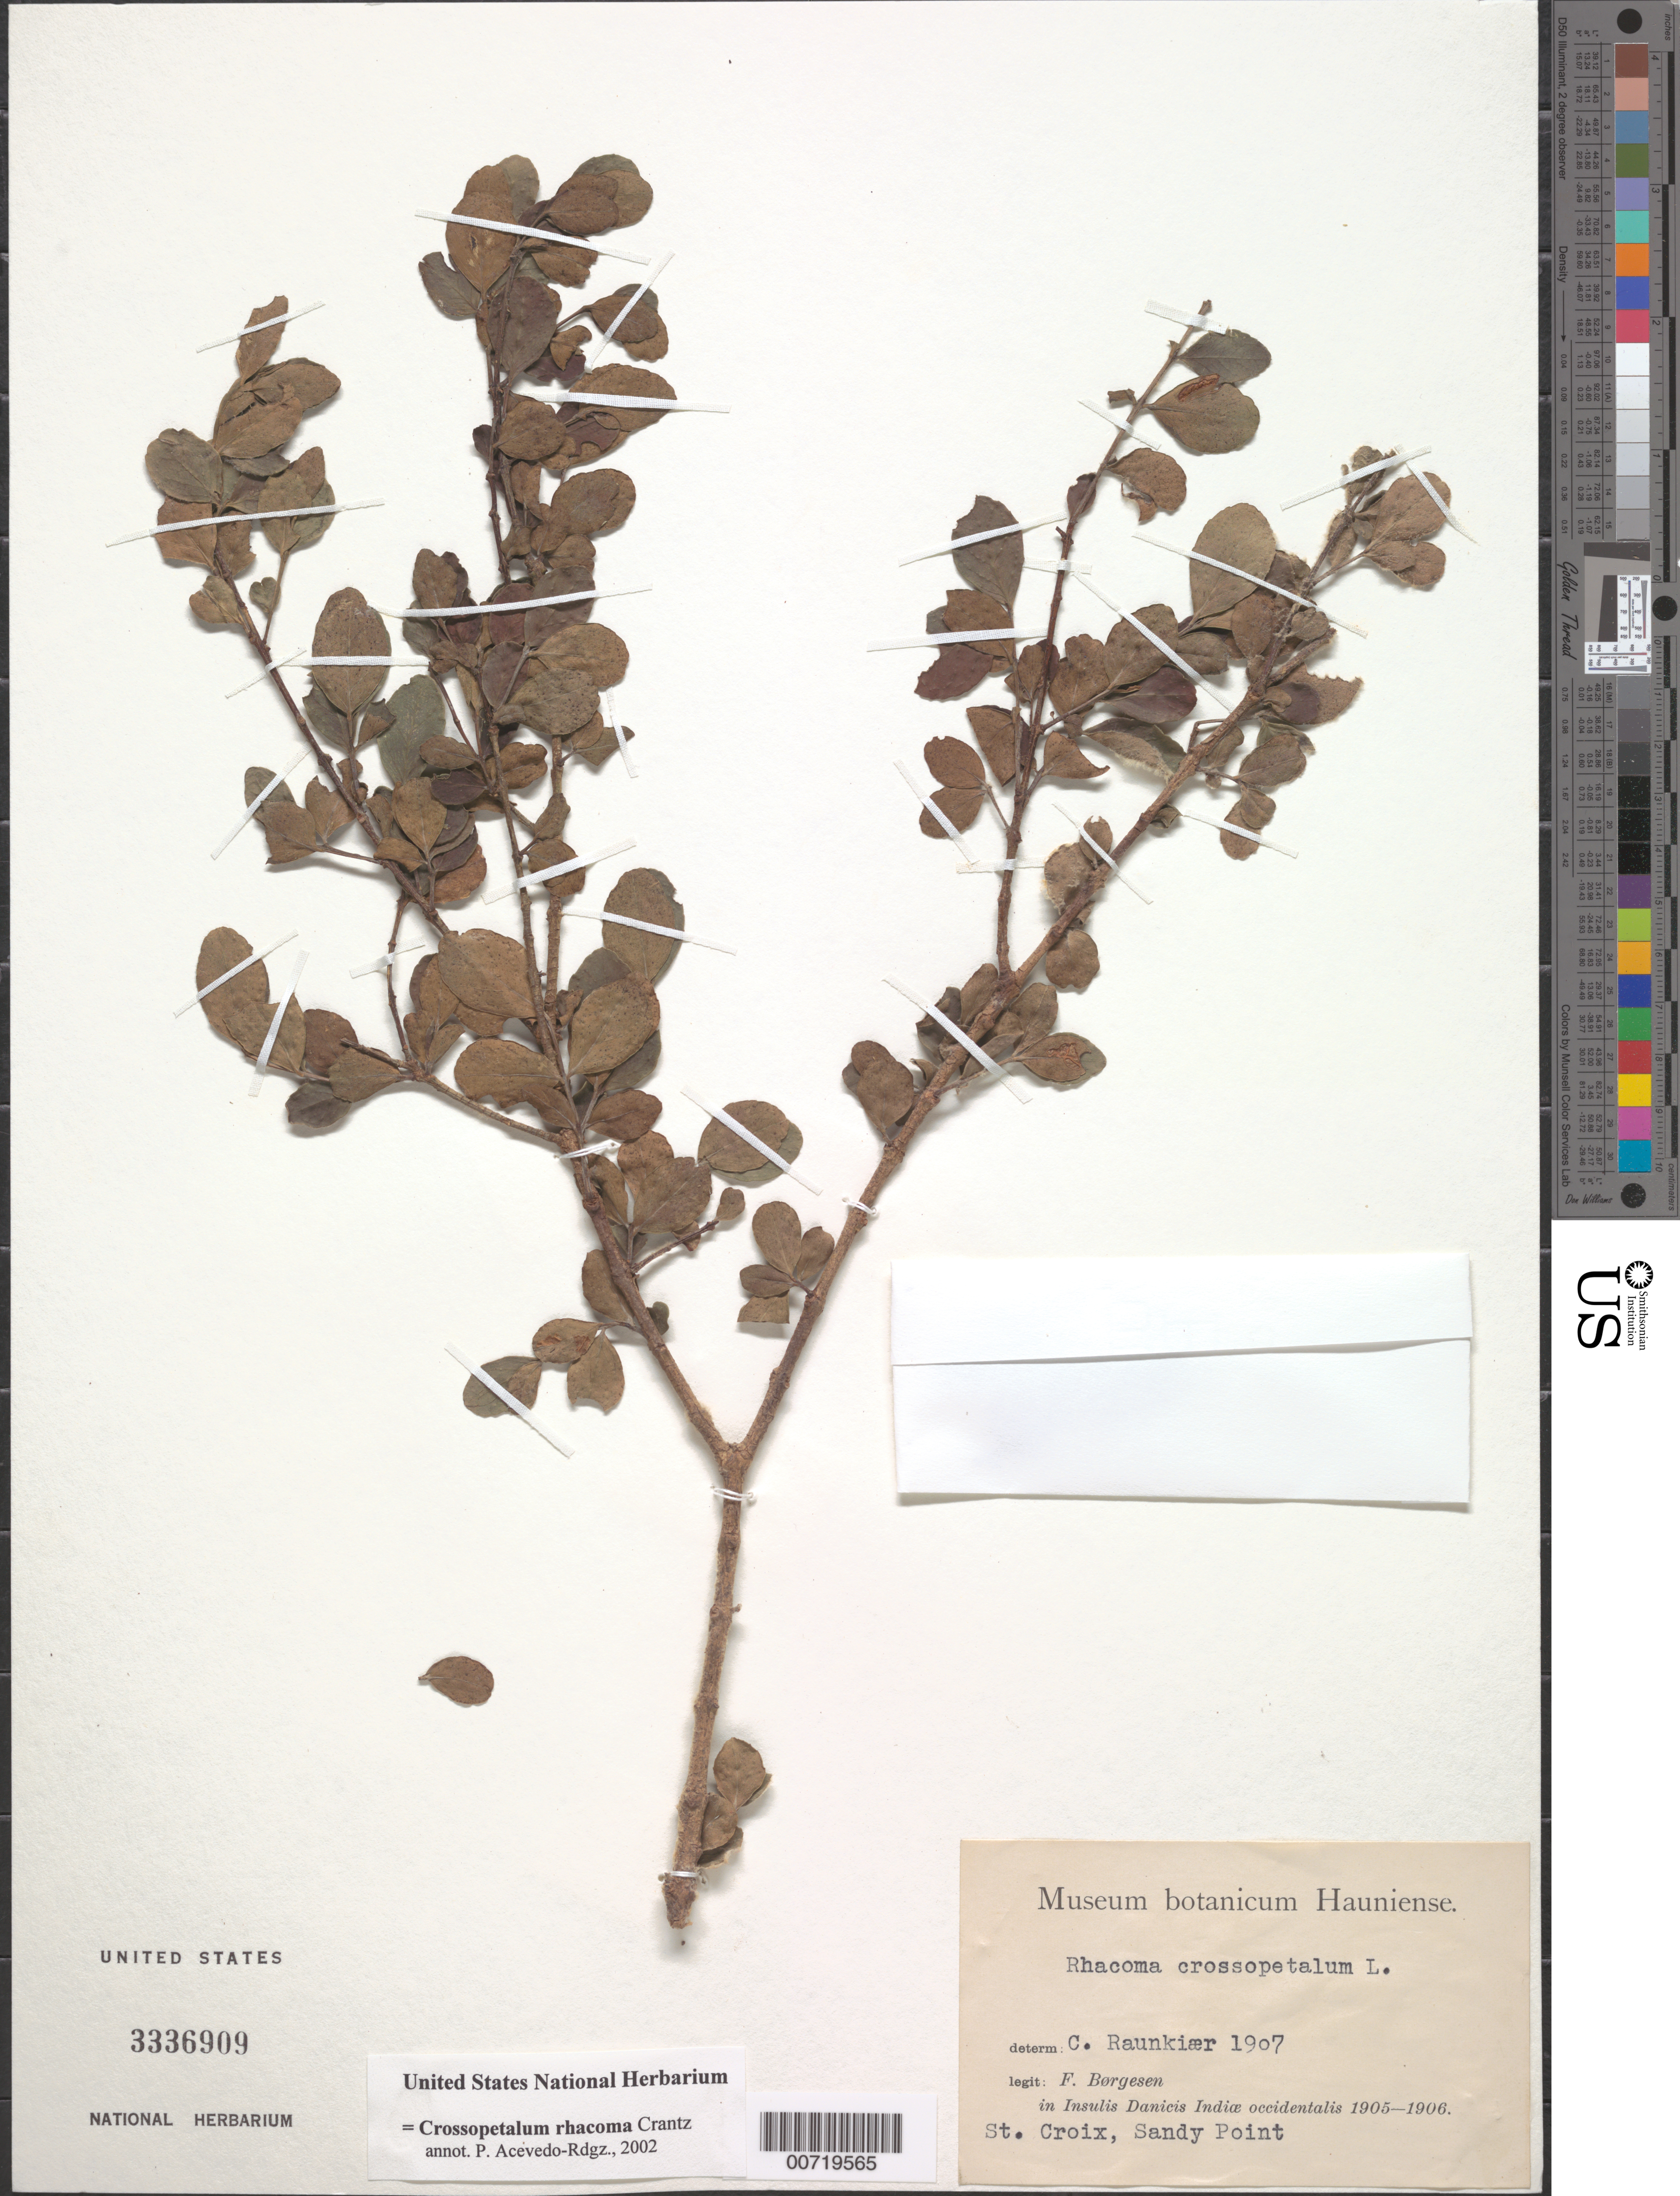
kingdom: Plantae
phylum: Tracheophyta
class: Magnoliopsida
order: Celastrales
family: Celastraceae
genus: Crossopetalum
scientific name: Crossopetalum rhacoma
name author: Crantz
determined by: Acevedo-Rodríguez, P., (BOT), Smithsonian Institution - National Museum of Natural History (UNITED STATES)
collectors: F. C. Børgesen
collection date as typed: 1905 to -- --- 1906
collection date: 1905/1906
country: U.S. Virgin Islands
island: St. Croix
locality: Sandy Point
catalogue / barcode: US 3336909